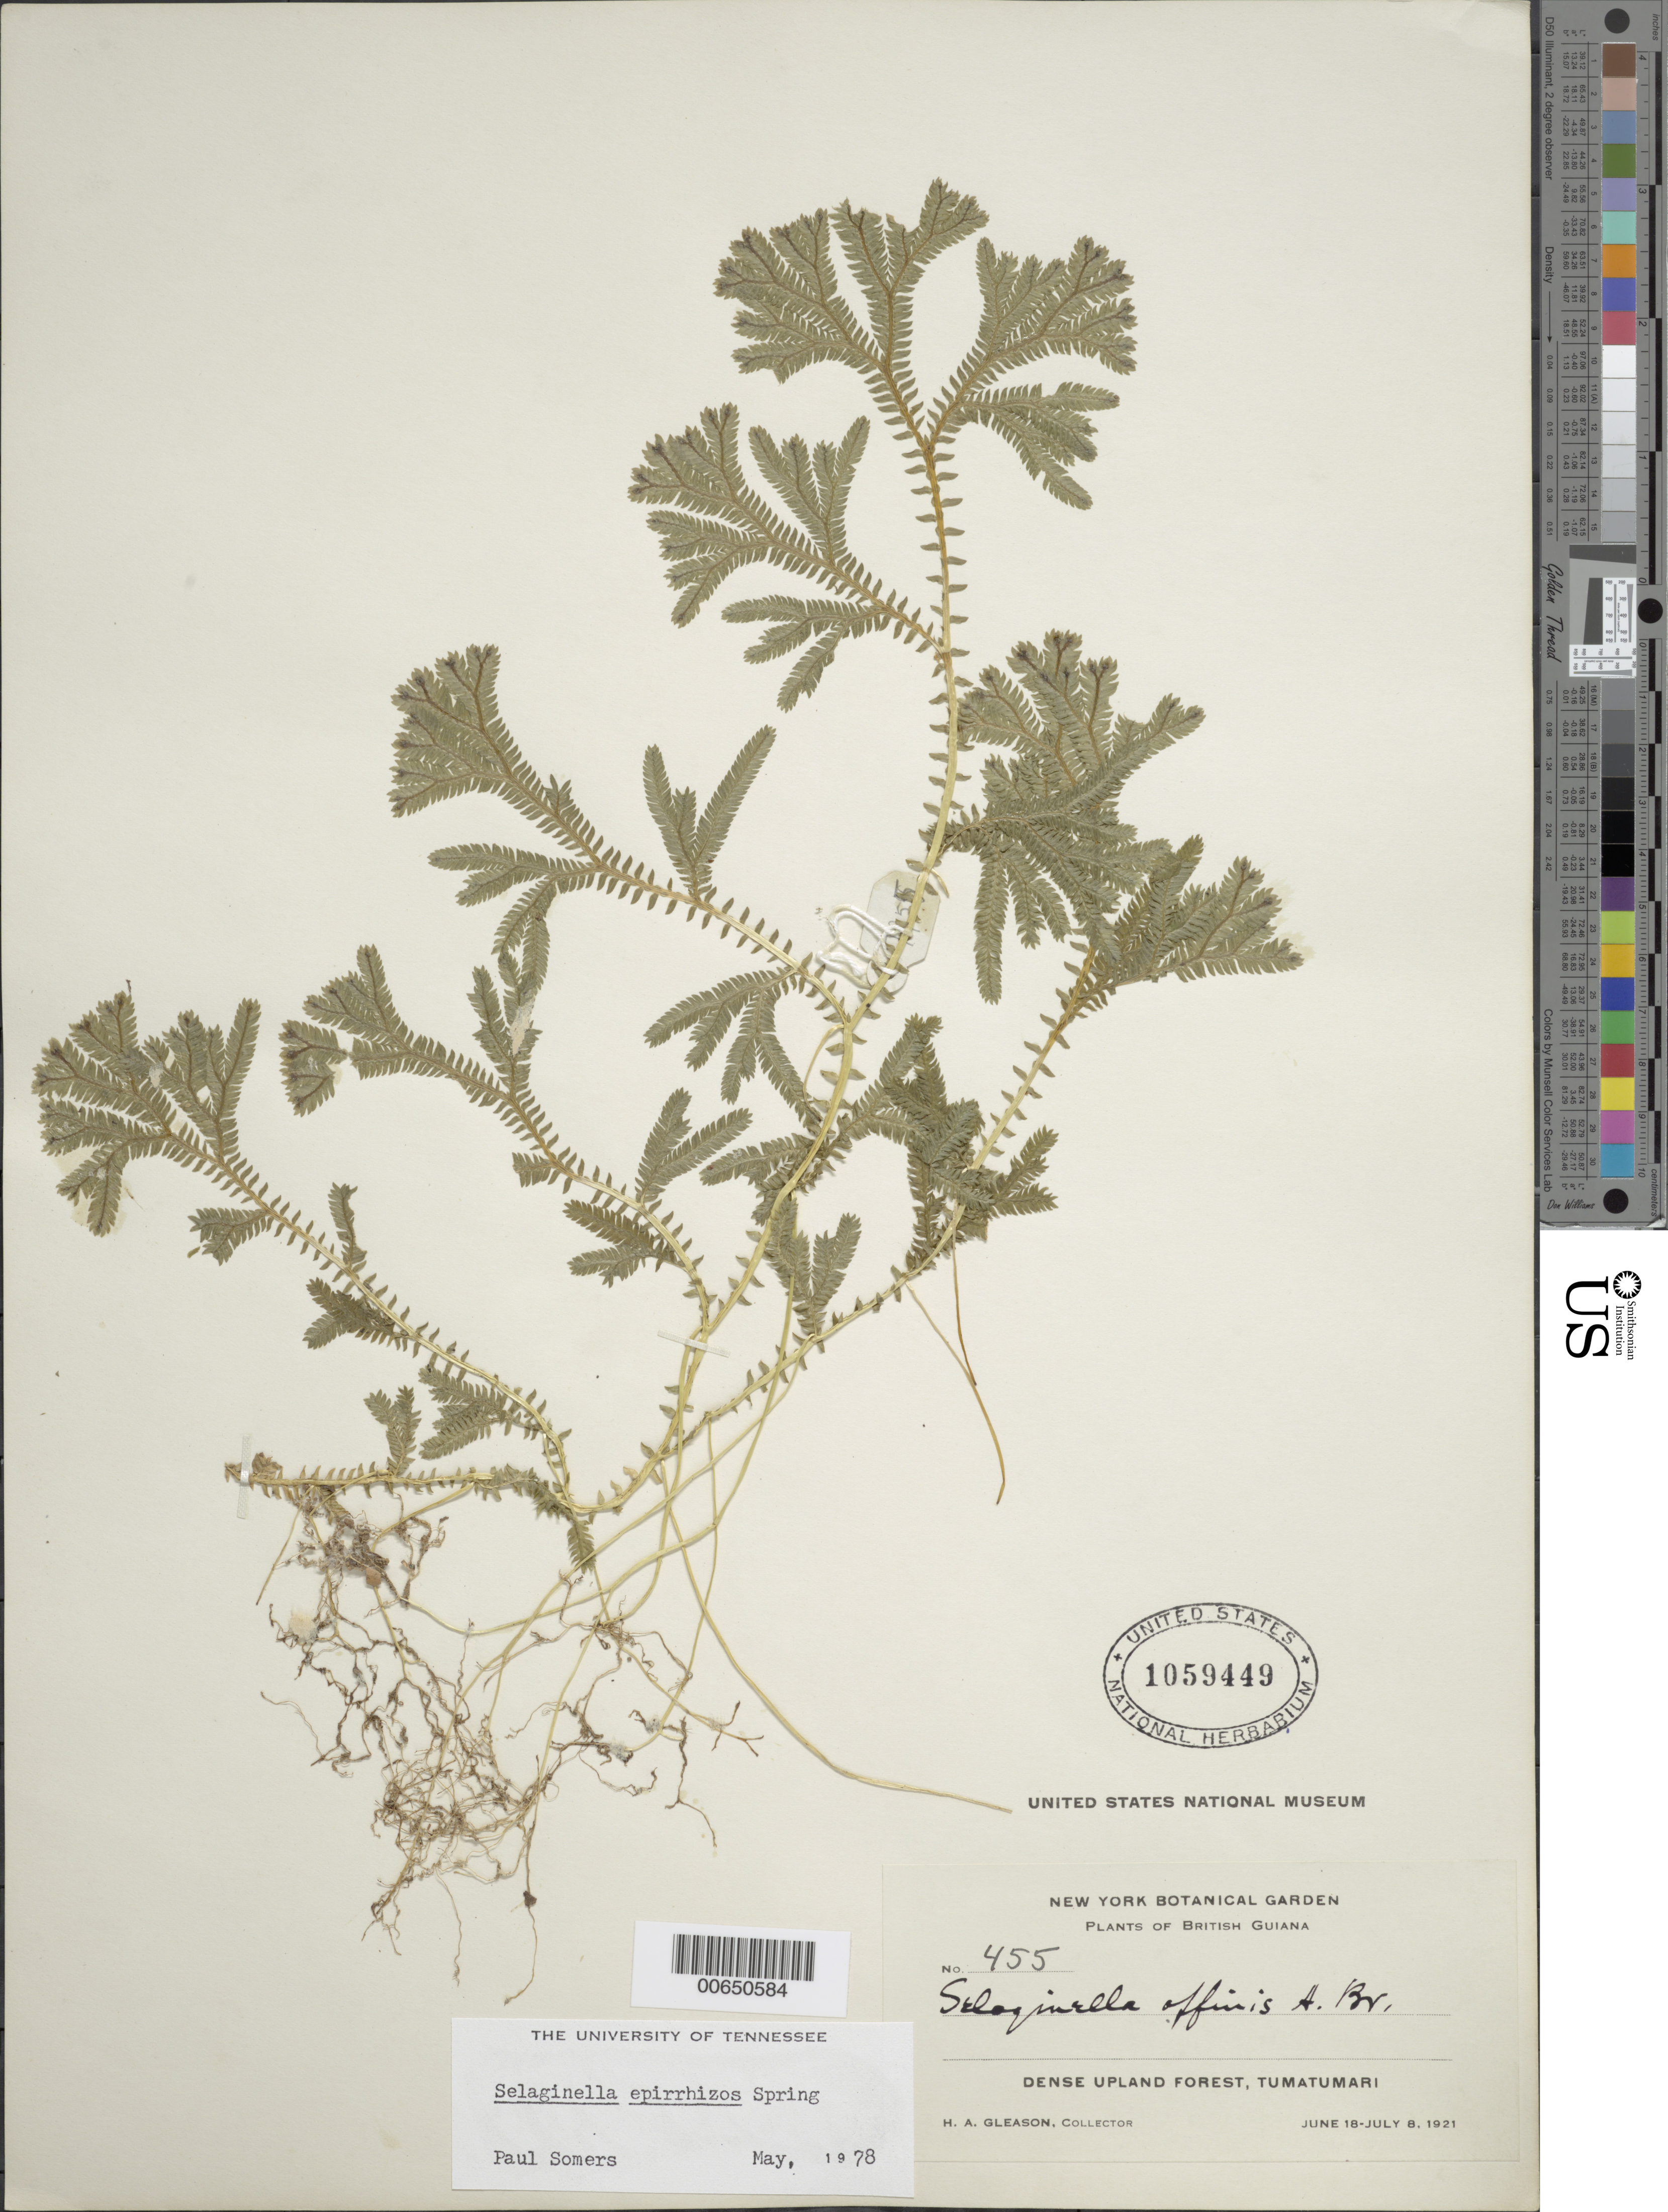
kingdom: Plantae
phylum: Tracheophyta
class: Lycopodiopsida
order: Selaginellales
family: Selaginellaceae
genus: Selaginella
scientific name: Selaginella epirrhizos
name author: Spring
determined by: Somers, P., (TENN), University of Tennessee Knoxville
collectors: H. A. Gleason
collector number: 455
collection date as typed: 18-Jun-21 to 8-Jul-21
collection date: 1921-06-18/1921-07-08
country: Guyana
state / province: Potaro-Siparuni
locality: Tumatumari Village, Potaro R.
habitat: Dense upland forest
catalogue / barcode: US 1059449